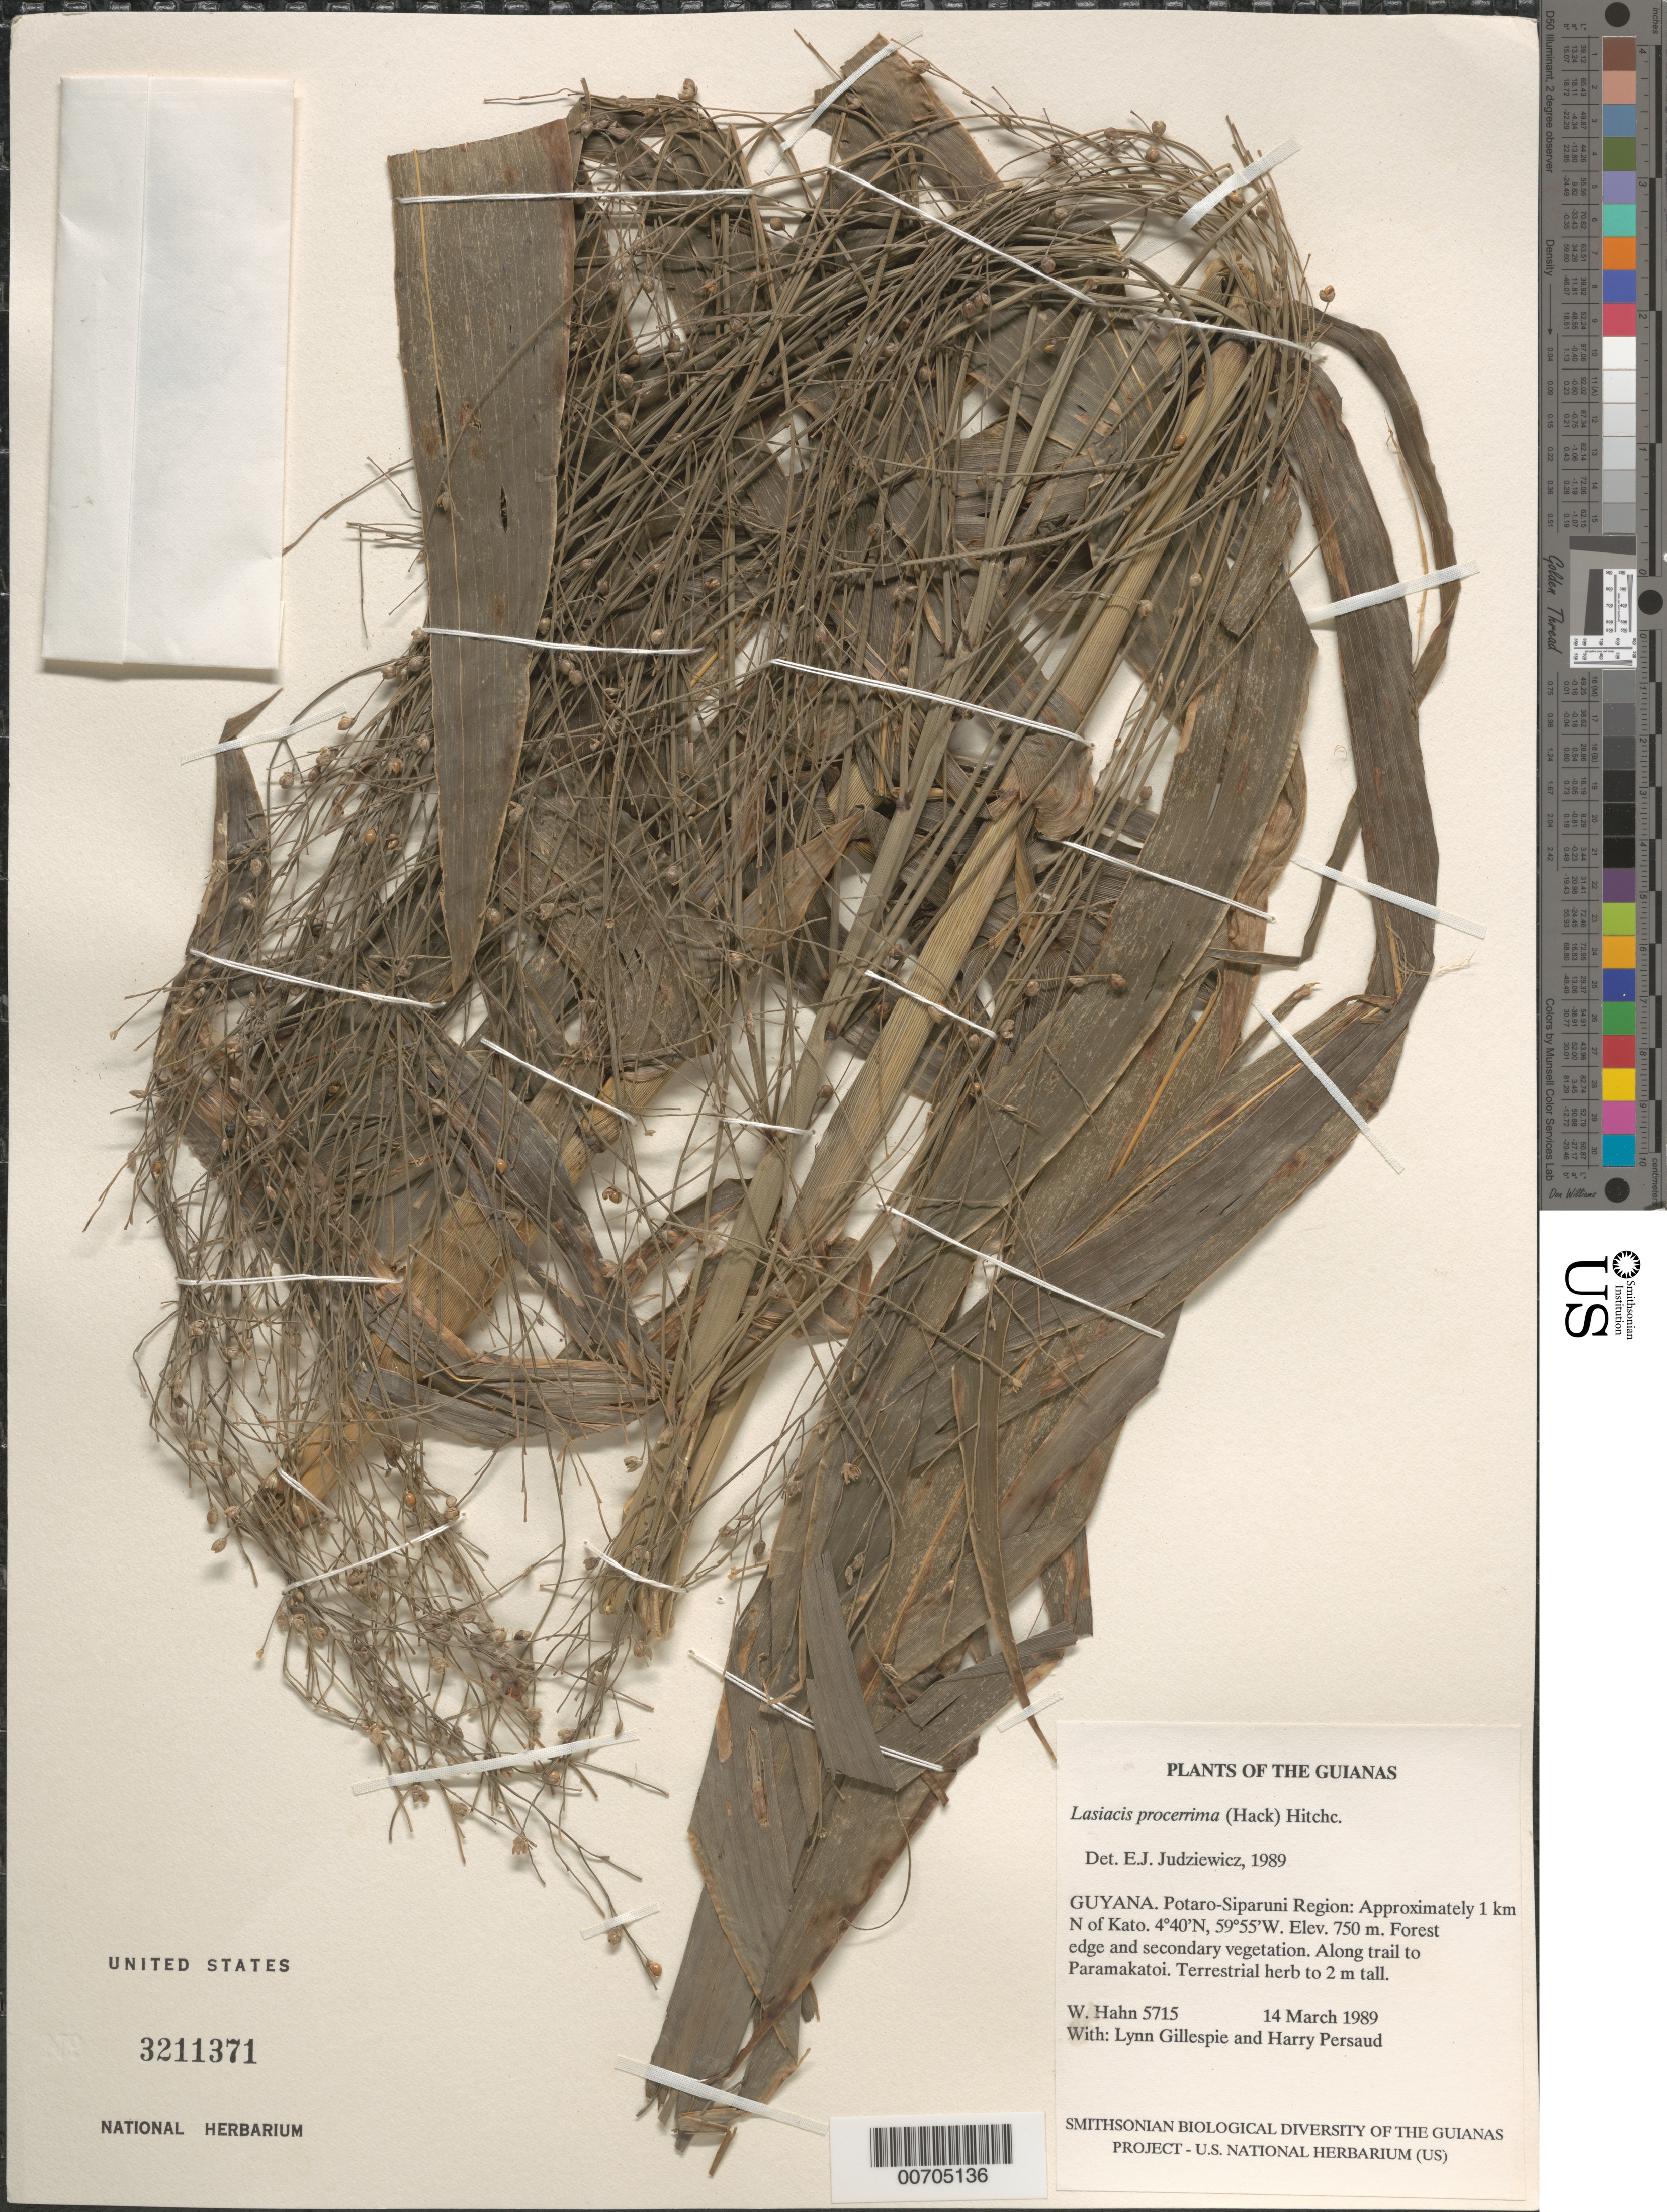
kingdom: Plantae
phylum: Tracheophyta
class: Liliopsida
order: Poales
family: Poaceae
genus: Lasiacis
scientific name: Lasiacis procerrima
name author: (Hack.) Hitchc.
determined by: Judziewicz, E. J.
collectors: W. Hahn, L. J. Gillespie & H. Persaud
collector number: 5715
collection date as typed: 14 March 1989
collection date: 1989-03-14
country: Guyana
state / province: Potaro-Siparuni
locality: Approximately 1 km N of Kato, along trail to Paramakatoi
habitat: Forest edge and secondary vegetation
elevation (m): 750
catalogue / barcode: US 3211371